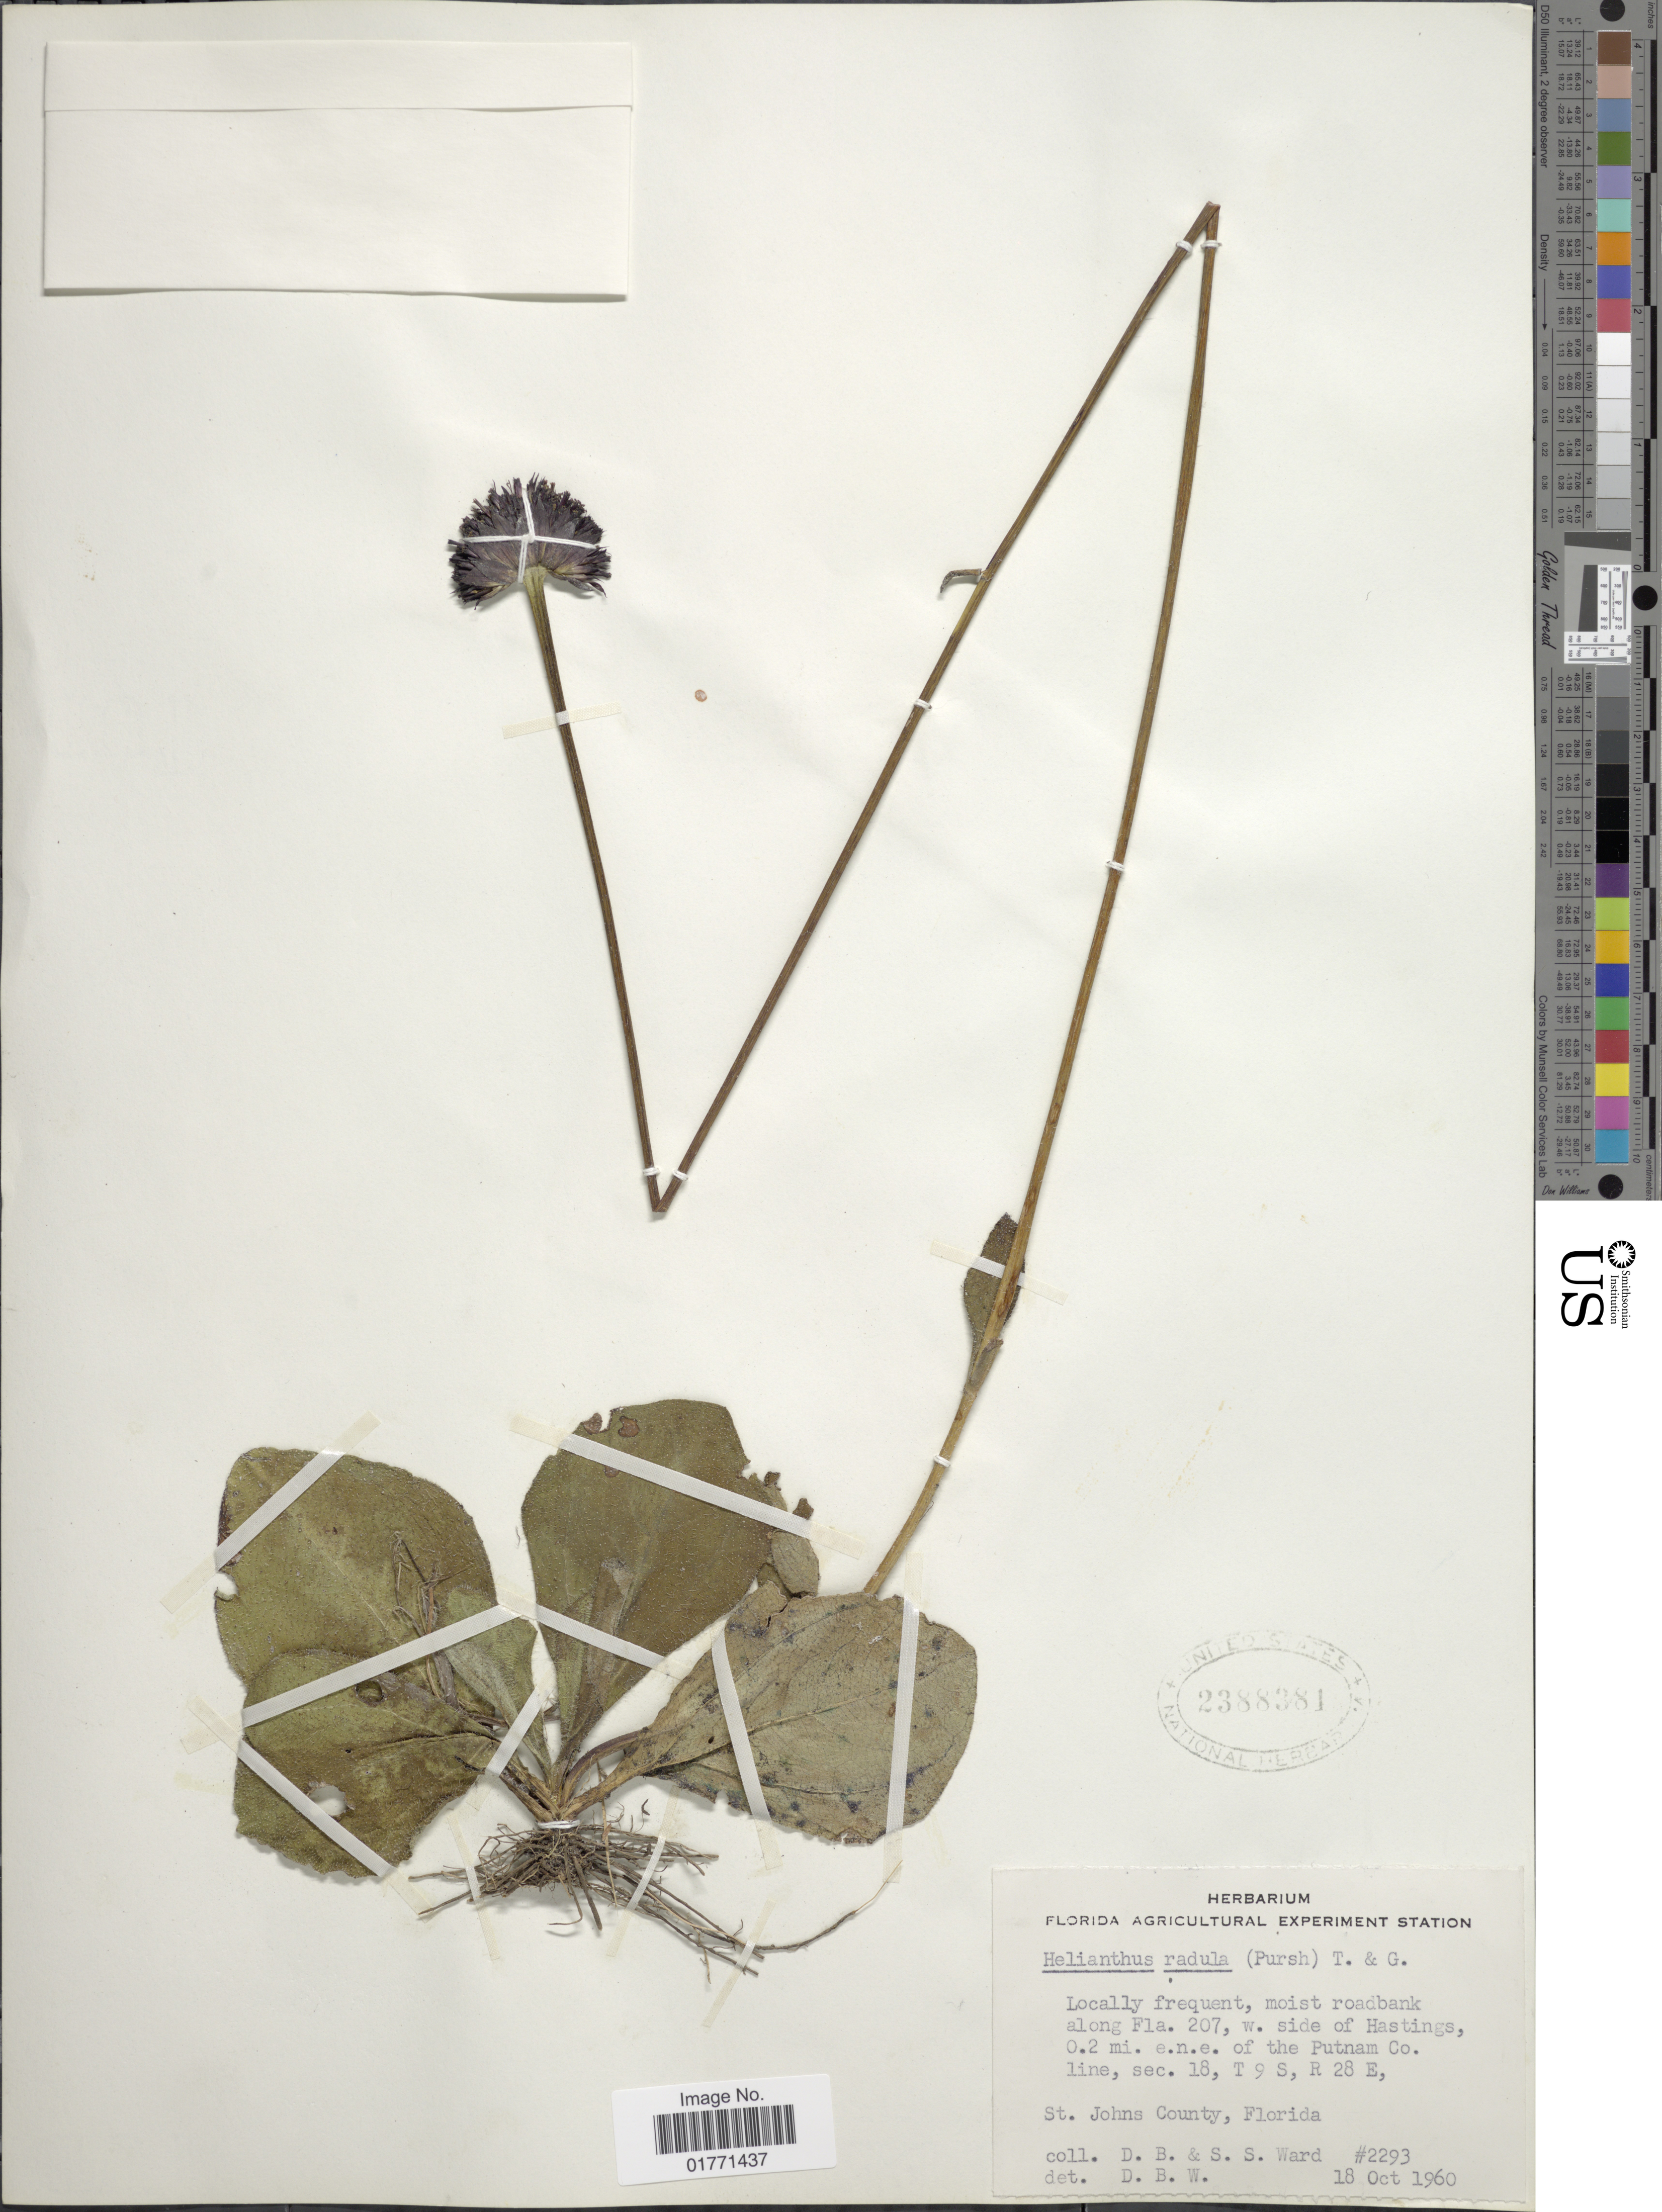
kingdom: Plantae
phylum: Tracheophyta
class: Magnoliopsida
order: Asterales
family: Asteraceae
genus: Helianthus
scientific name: Helianthus radula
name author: (Pursh) Torr. & A. Gray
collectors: D. B. Ward & S. S. Ward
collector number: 12293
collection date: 1960-10-18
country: United States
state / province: Florida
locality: Moist bank along Fla. 207. w side of Hastings. 0.2 mi. e.n.e. of the Putnam Co. line. Sec 18. T 9 S, R 28 E. St Johns County, Florida.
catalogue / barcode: US 238831